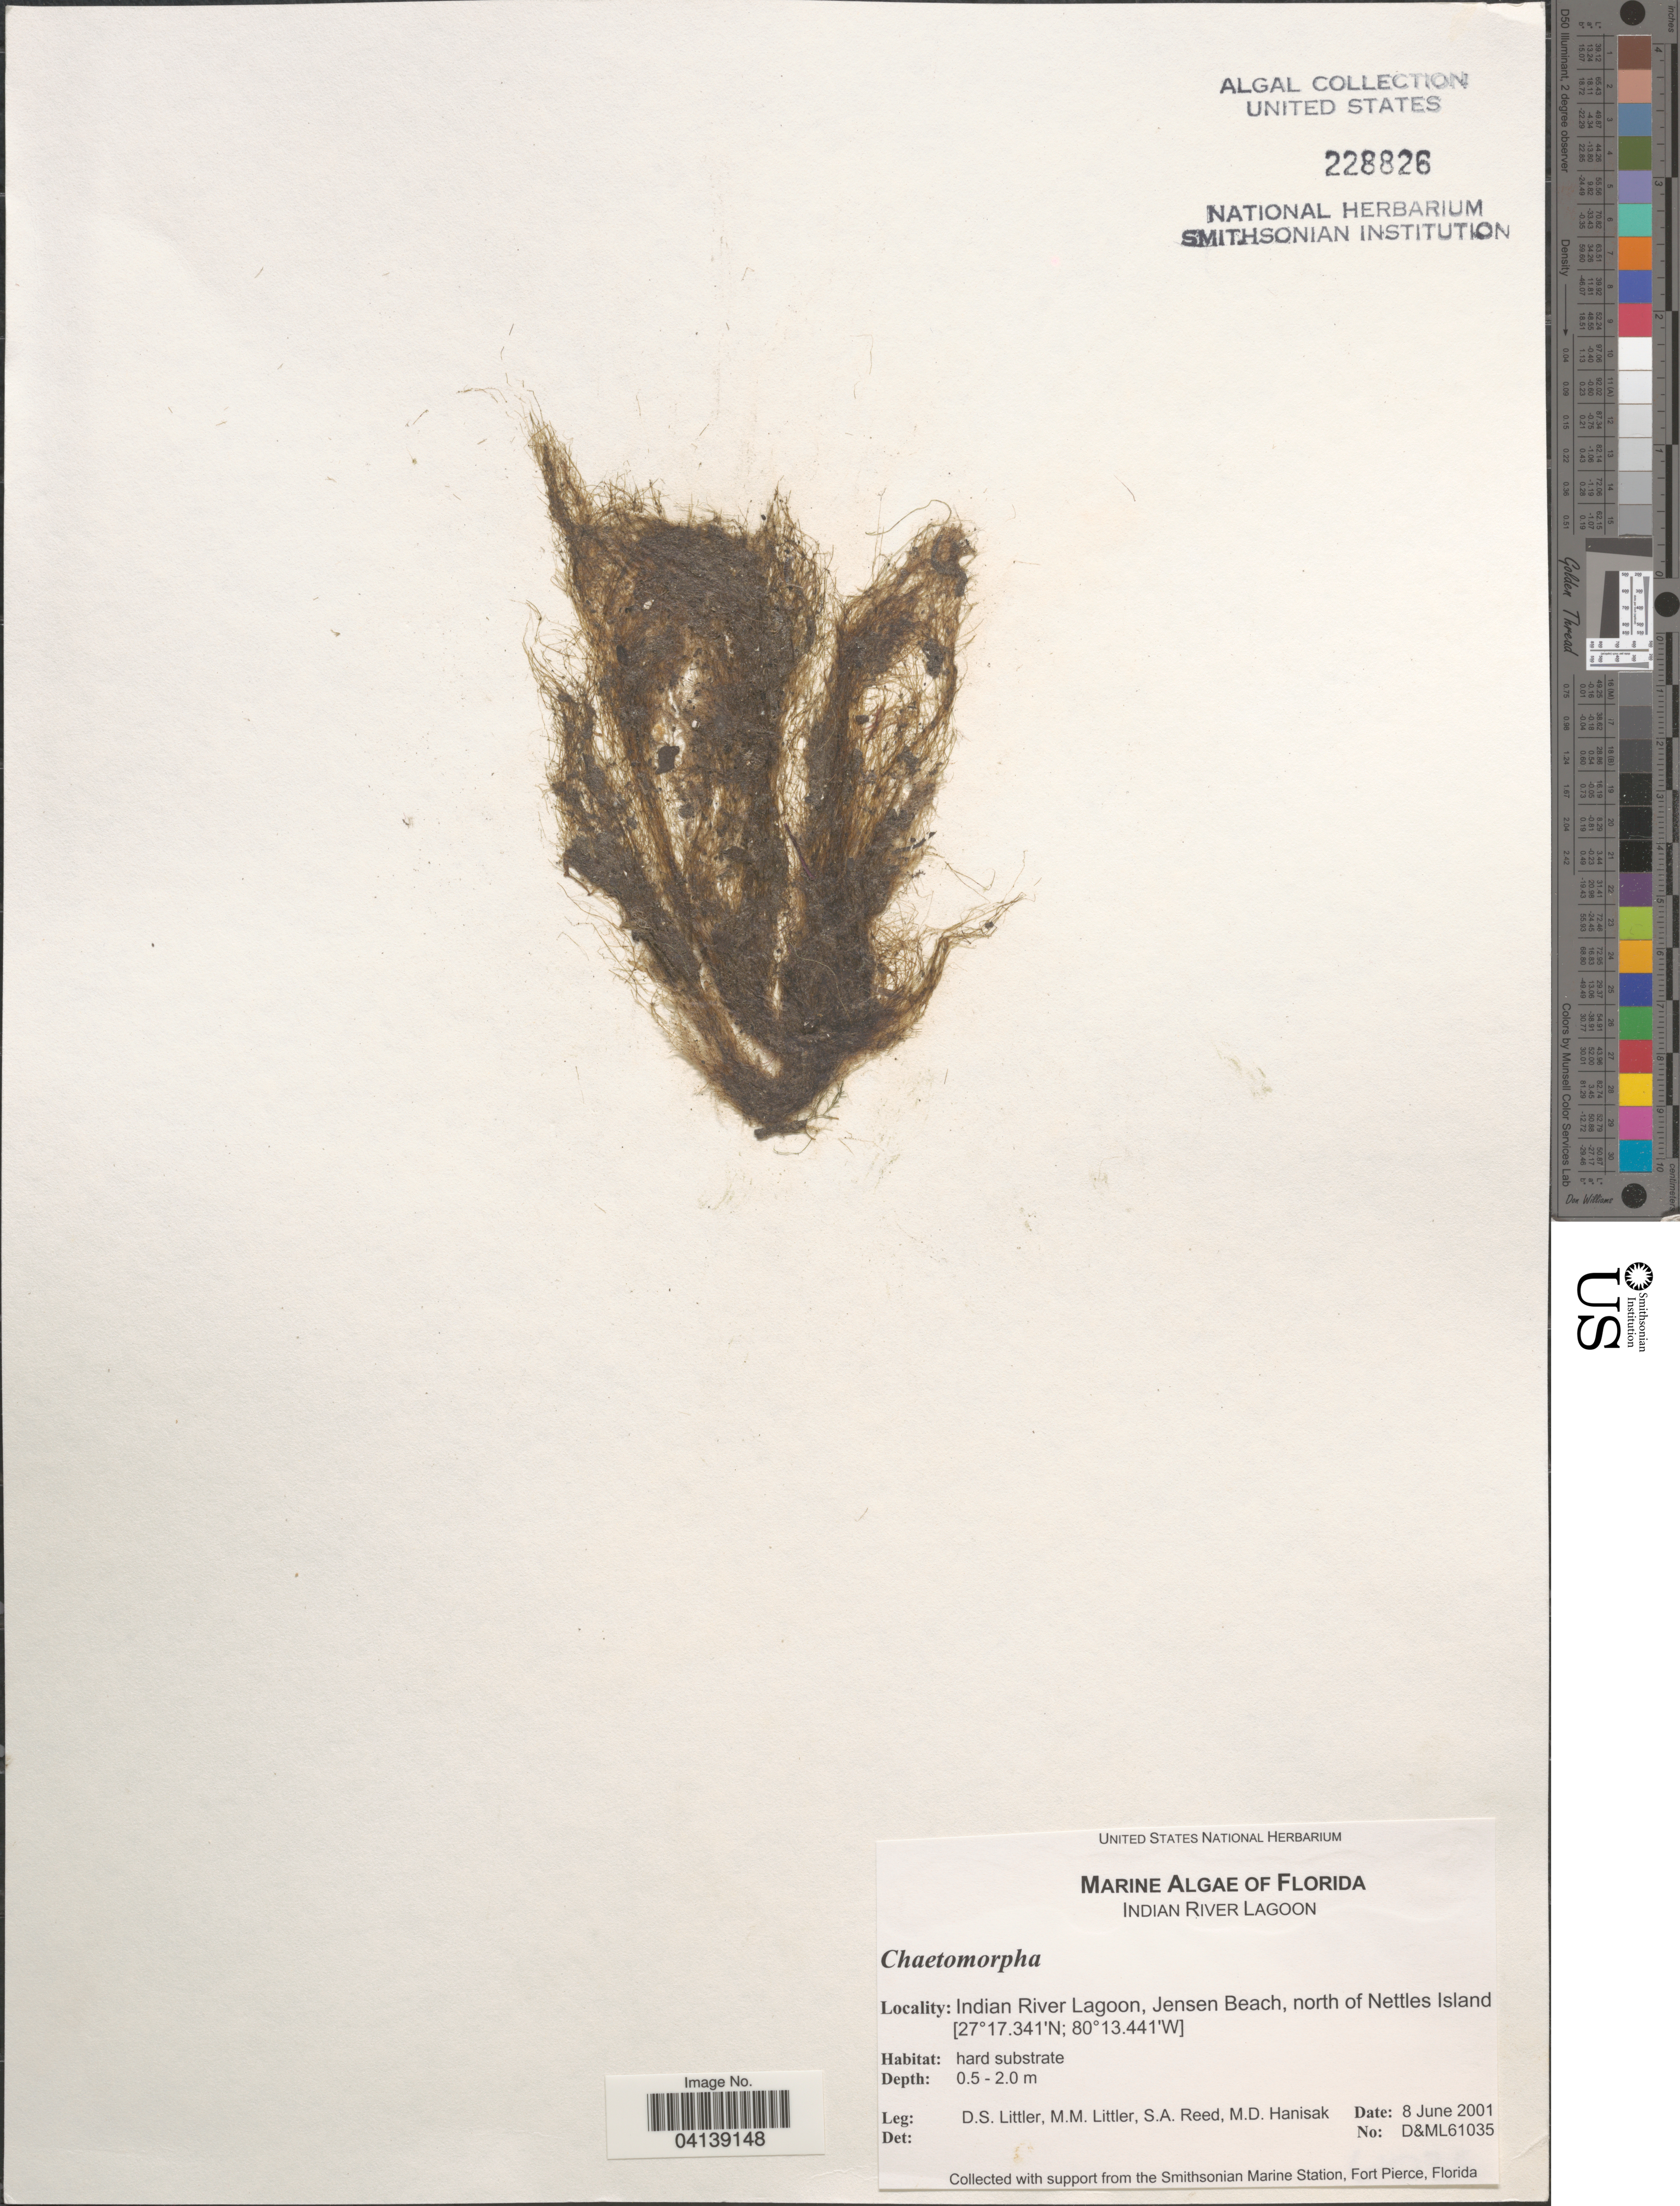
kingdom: Plantae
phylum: Chlorophyta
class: Ulvophyceae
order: Cladophorales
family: Cladophoraceae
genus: Chaetomorpha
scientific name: Chaetomorpha sp.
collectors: D. S. Littler, S. Reed & M. Hanisak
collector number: D&ML61035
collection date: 2001-06-08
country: United States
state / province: Florida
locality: Indian River Lagoon, Jensen Beach, north of Nettles Island.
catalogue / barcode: US 228826